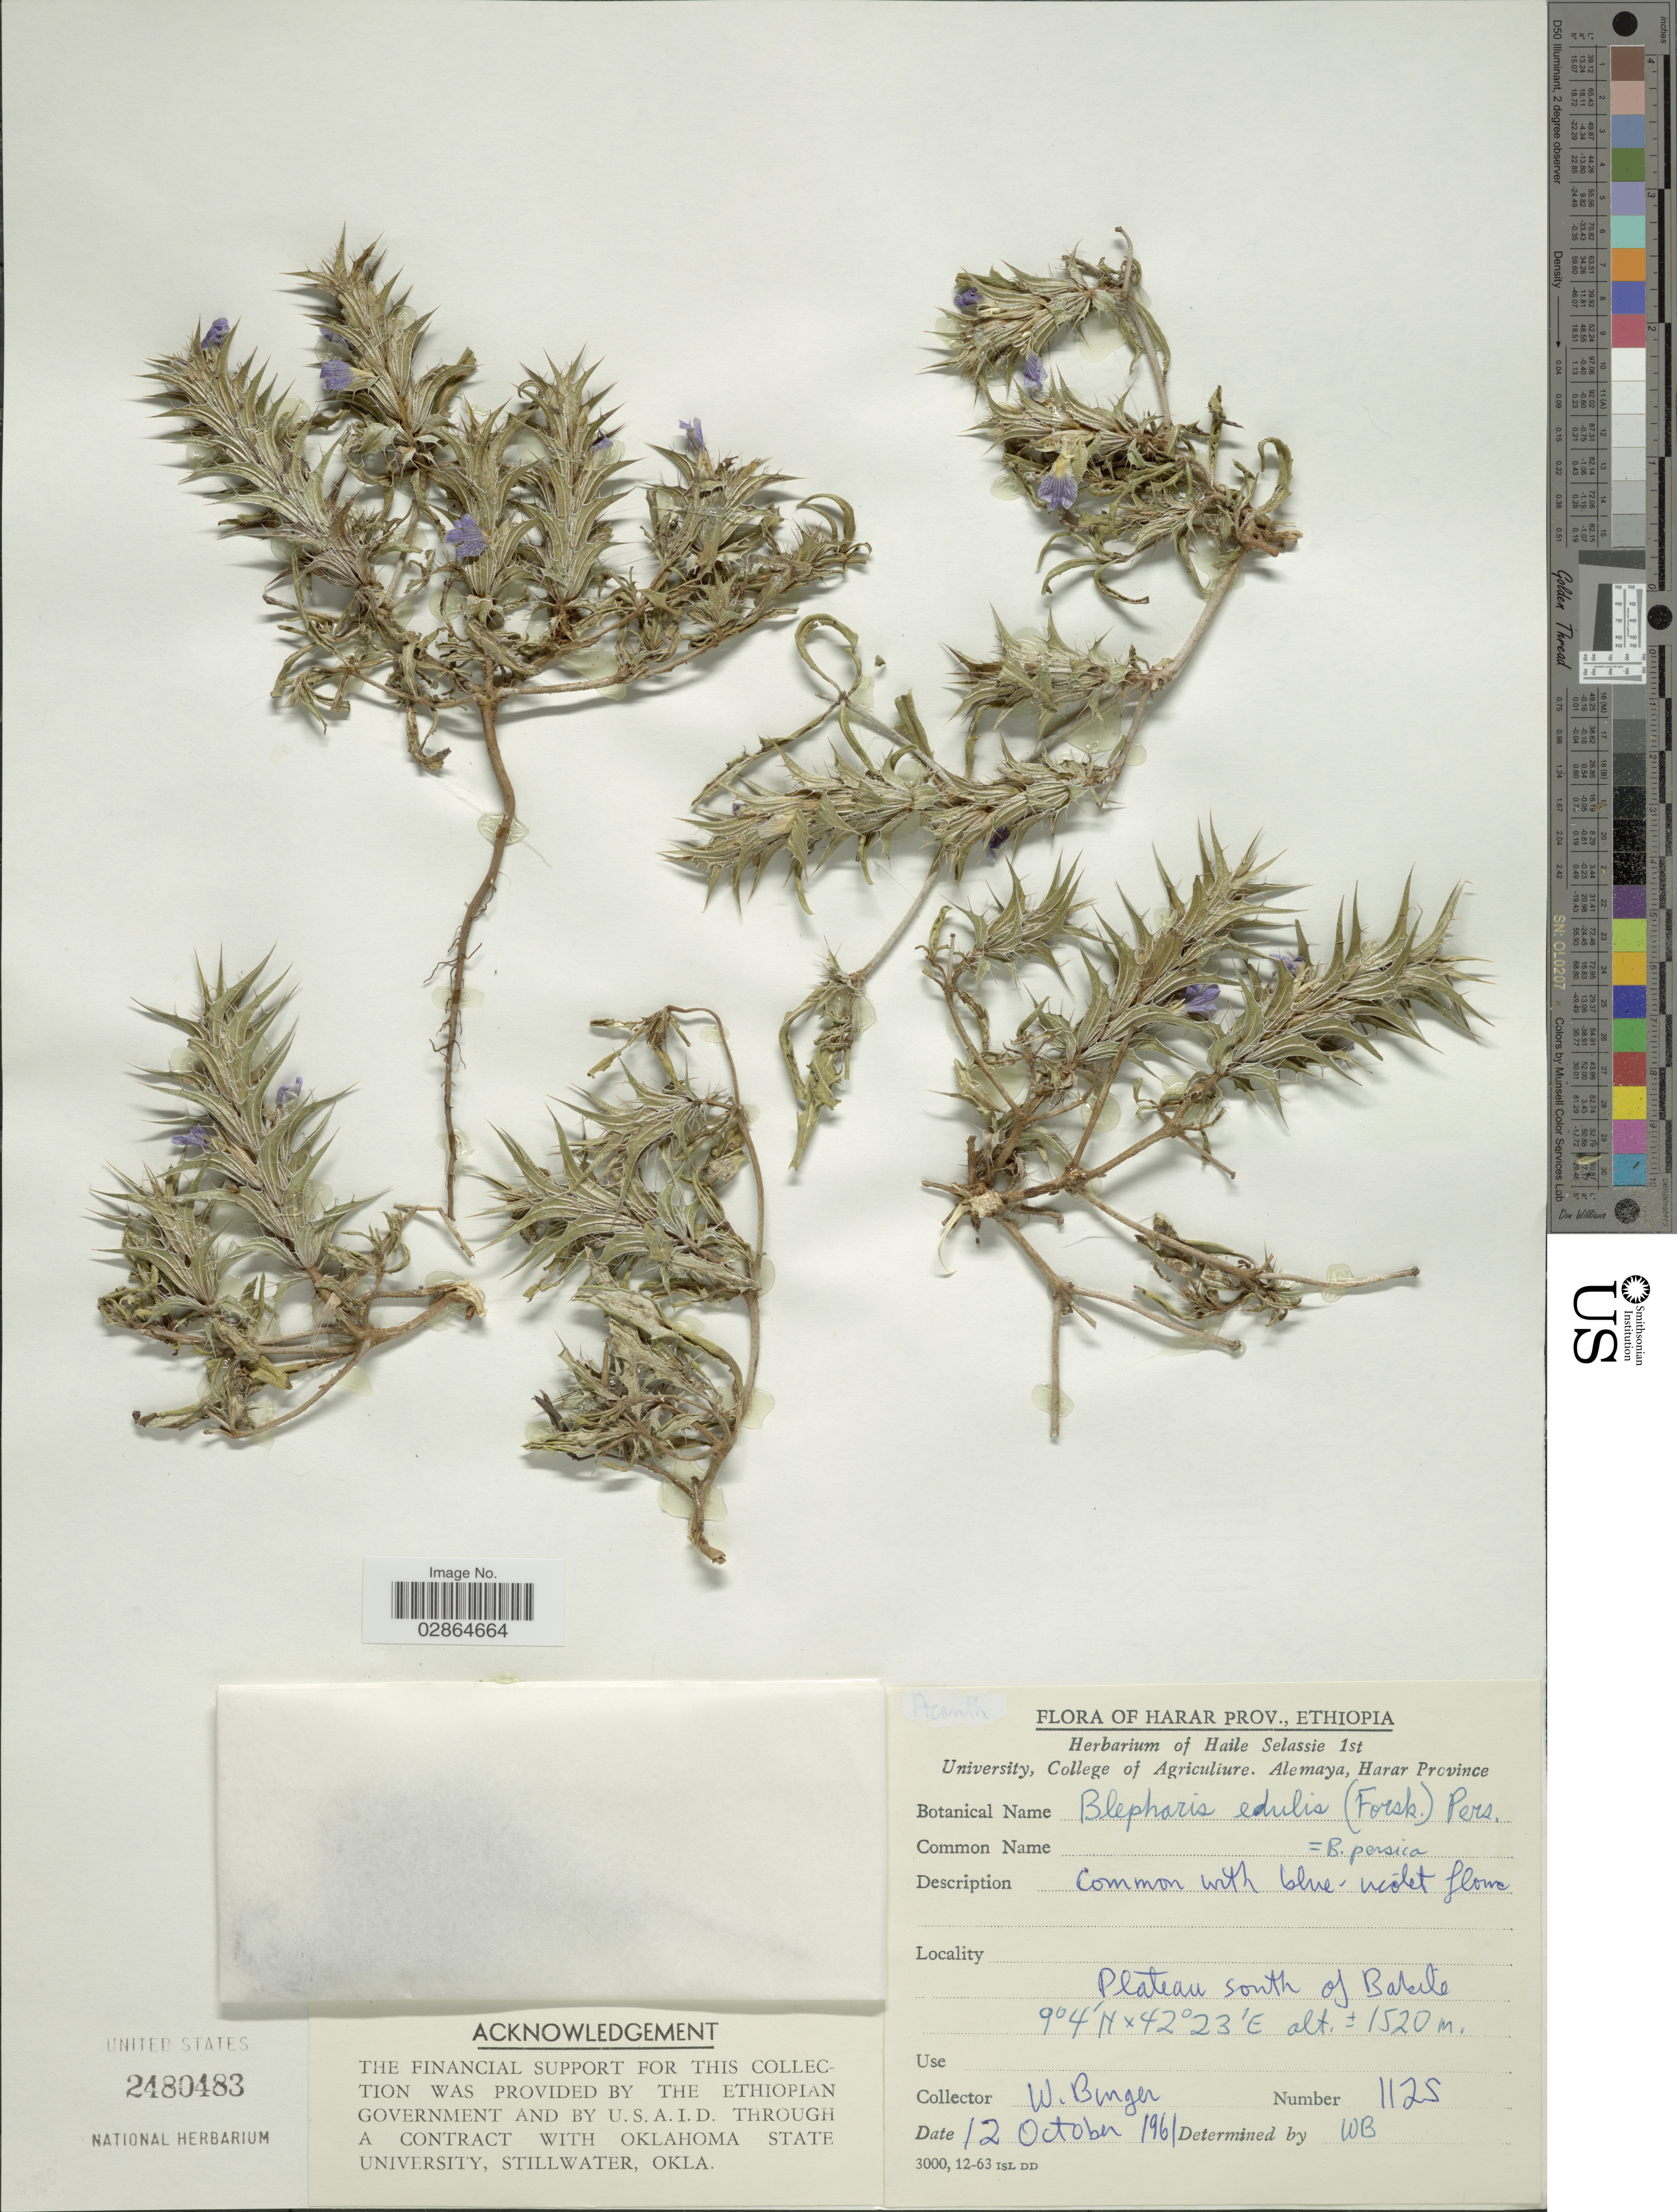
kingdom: Plantae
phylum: Tracheophyta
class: Magnoliopsida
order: Lamiales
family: Acanthaceae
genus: Blepharis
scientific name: Blepharis edulis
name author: (Forssk.) Pers.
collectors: W. Burger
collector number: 1125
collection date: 1961-10-12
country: Ethiopia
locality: Harar Prov., Plateau south of Babile.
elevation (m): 1520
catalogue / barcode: US 2480483